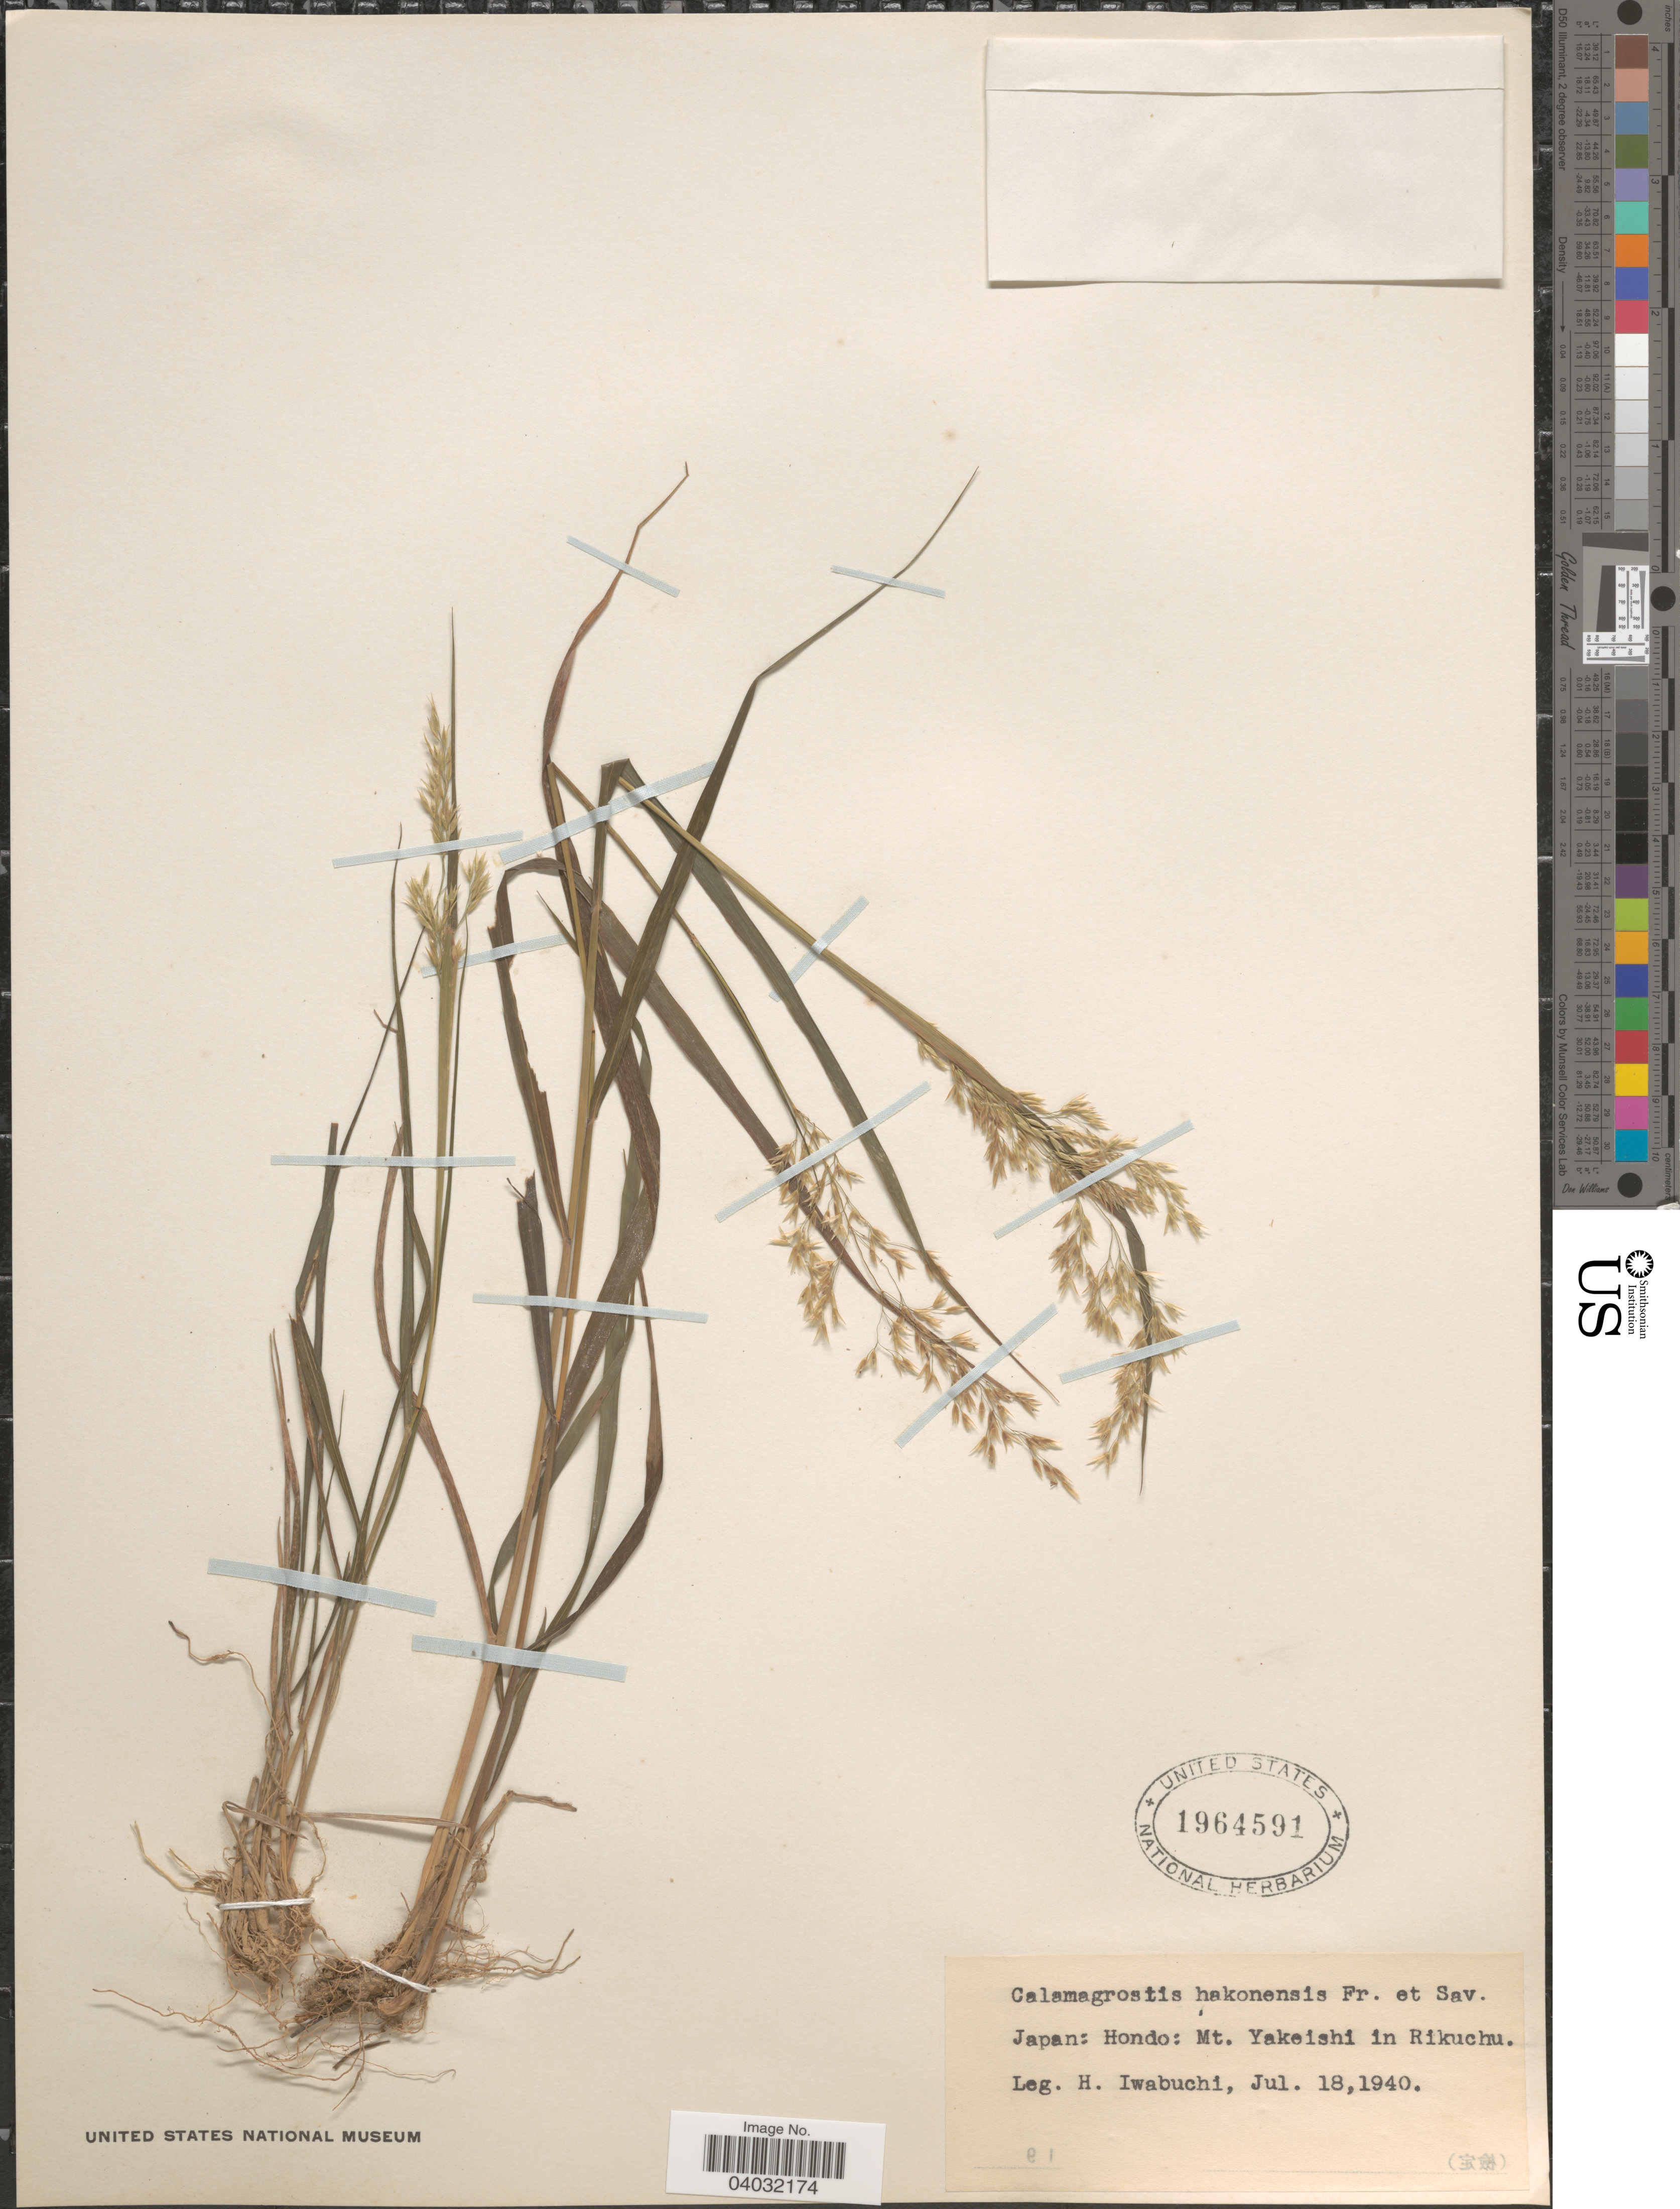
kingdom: Plantae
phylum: Tracheophyta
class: Liliopsida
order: Poales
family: Poaceae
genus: Calamagrostis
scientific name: Calamagrostis hakonensis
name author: Franch. & Sav.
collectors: H. Iwabuchi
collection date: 1940-07-18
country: Japan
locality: Hondo: Mt. Yakeishi in Rikuchu.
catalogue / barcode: US 1964591